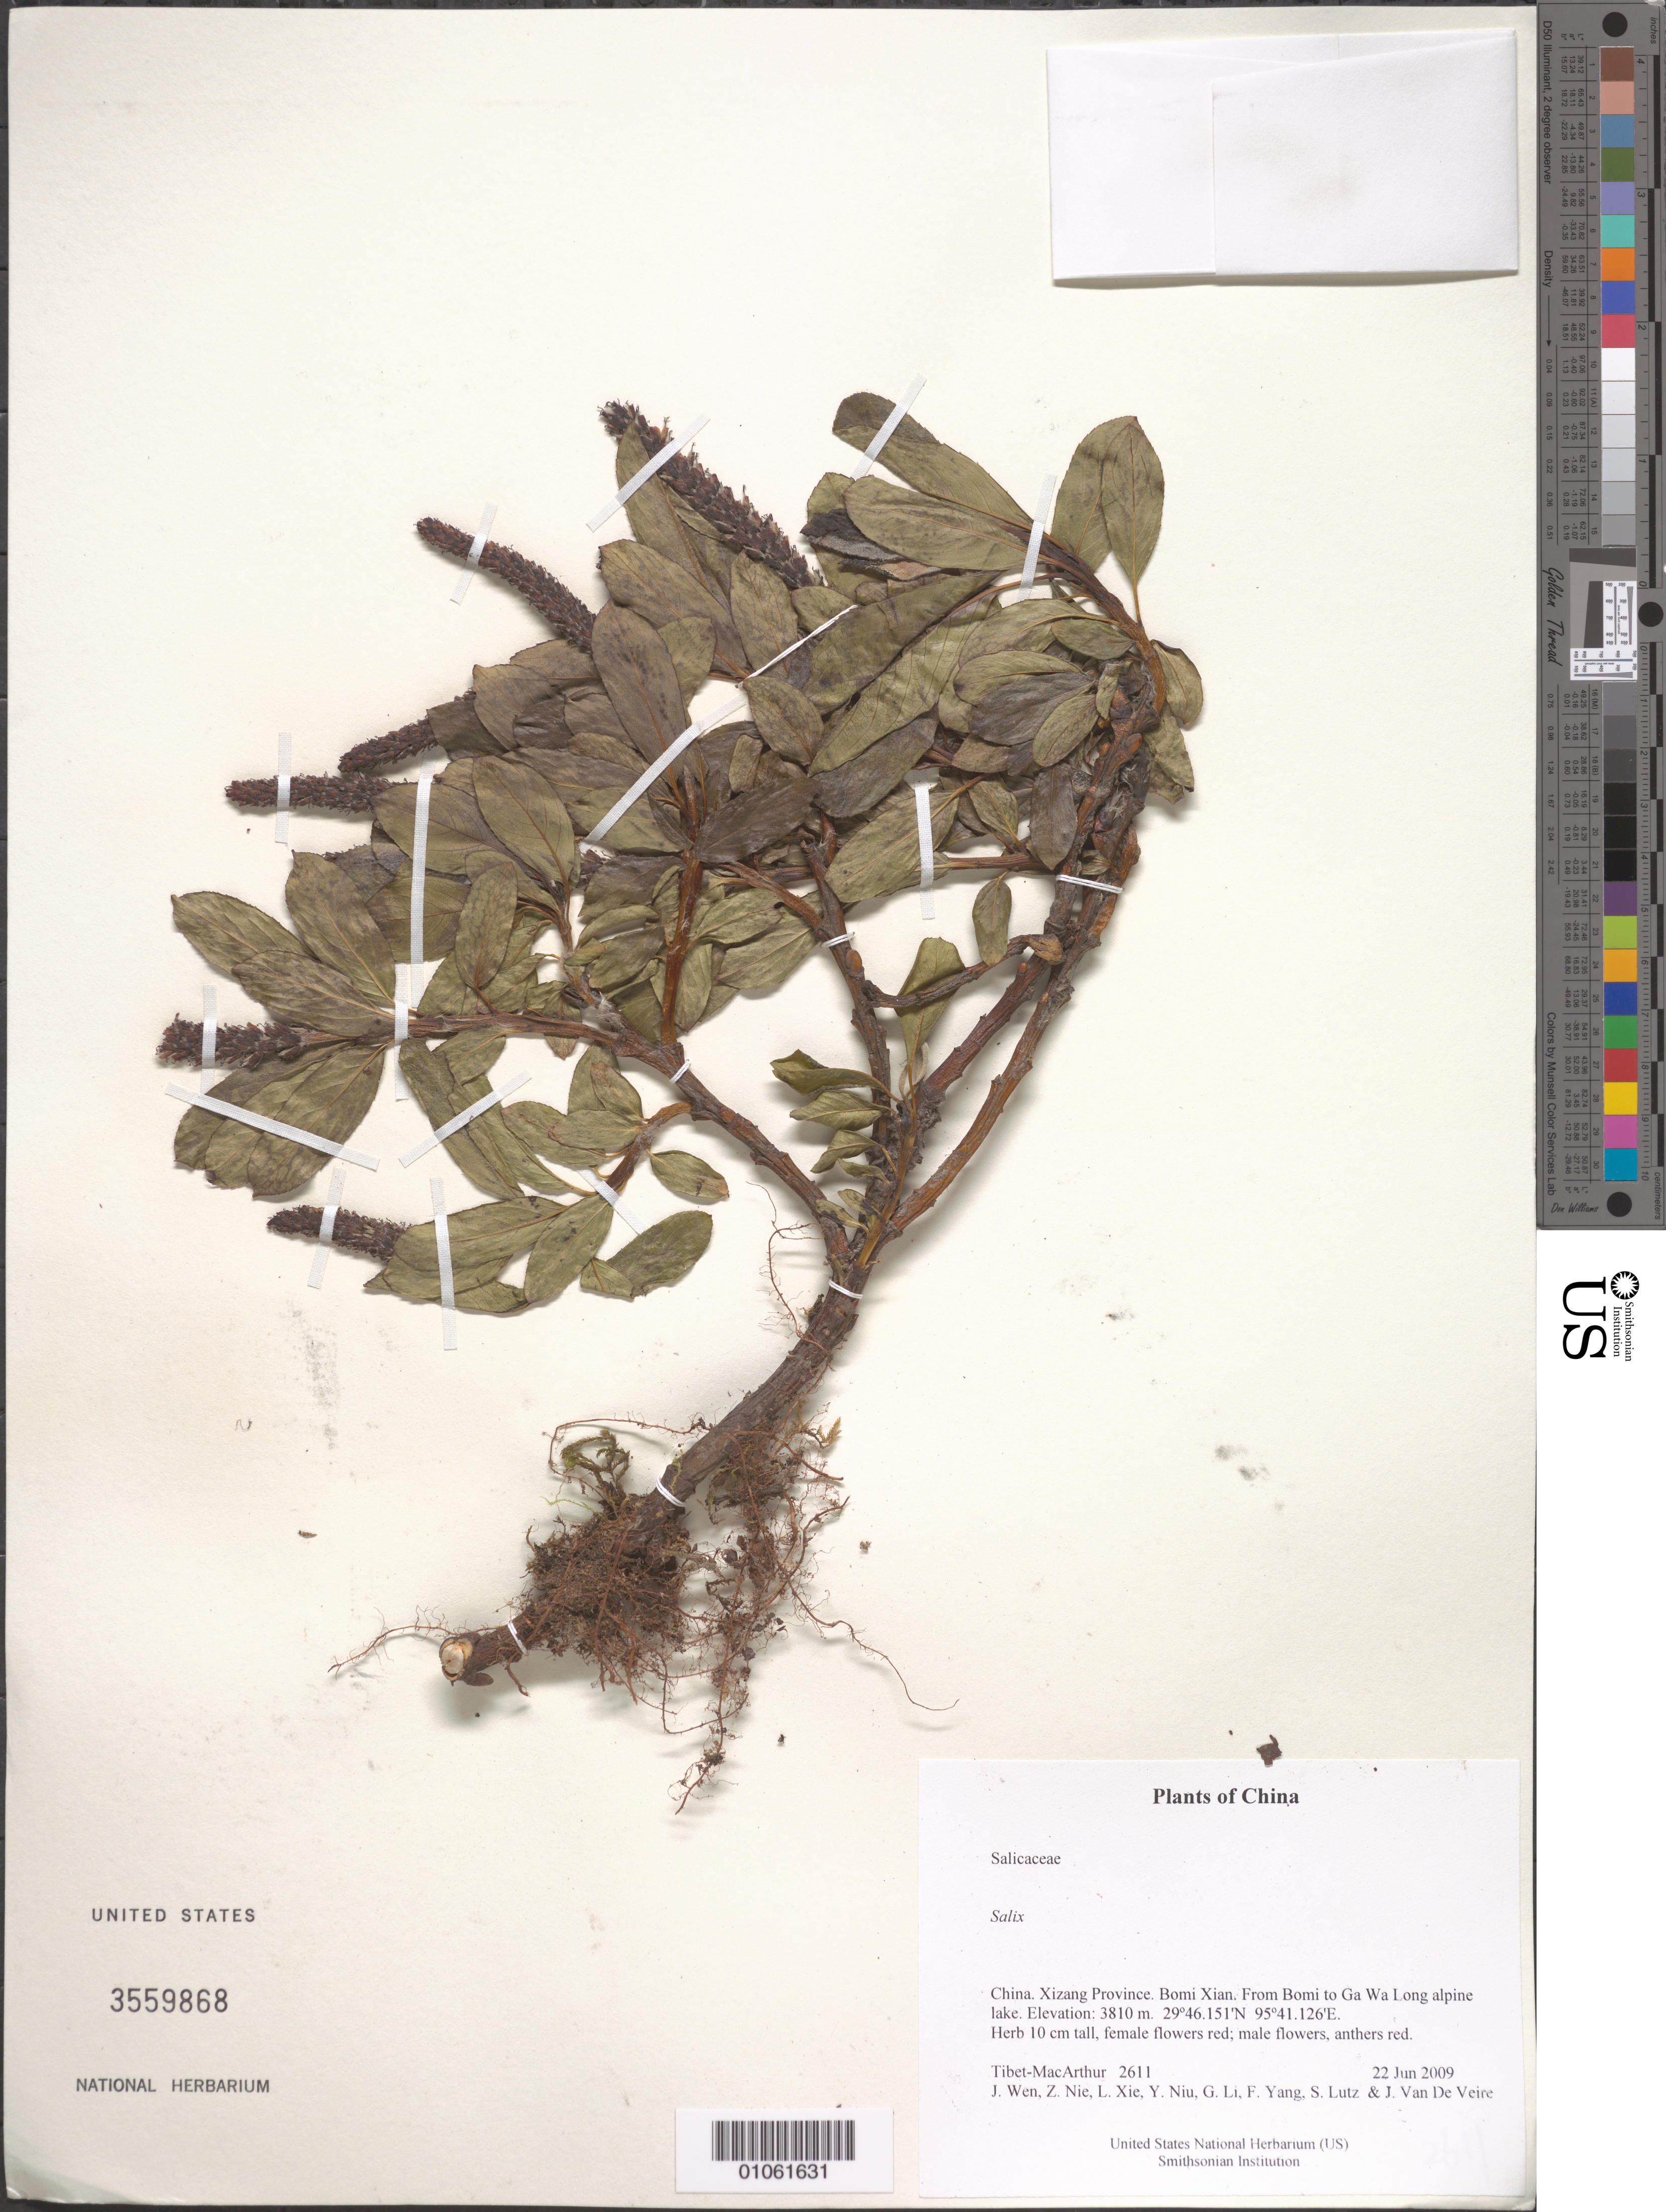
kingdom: Plantae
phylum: Tracheophyta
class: Magnoliopsida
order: Malpighiales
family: Salicaceae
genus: Salix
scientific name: Salix sp.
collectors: Tibet-MacArthur, J. Wen, Z. Nie, L. Xie, Y. Niu, G. Li, F. Yang, S. Lutz & J. Van De Veire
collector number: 2611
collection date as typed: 22 Jun 2009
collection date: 2009-06-22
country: China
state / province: Xizang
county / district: Bomi Xian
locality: From Bomi to Ga Wa Long alpine lake.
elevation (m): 3810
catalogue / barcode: US 3559868